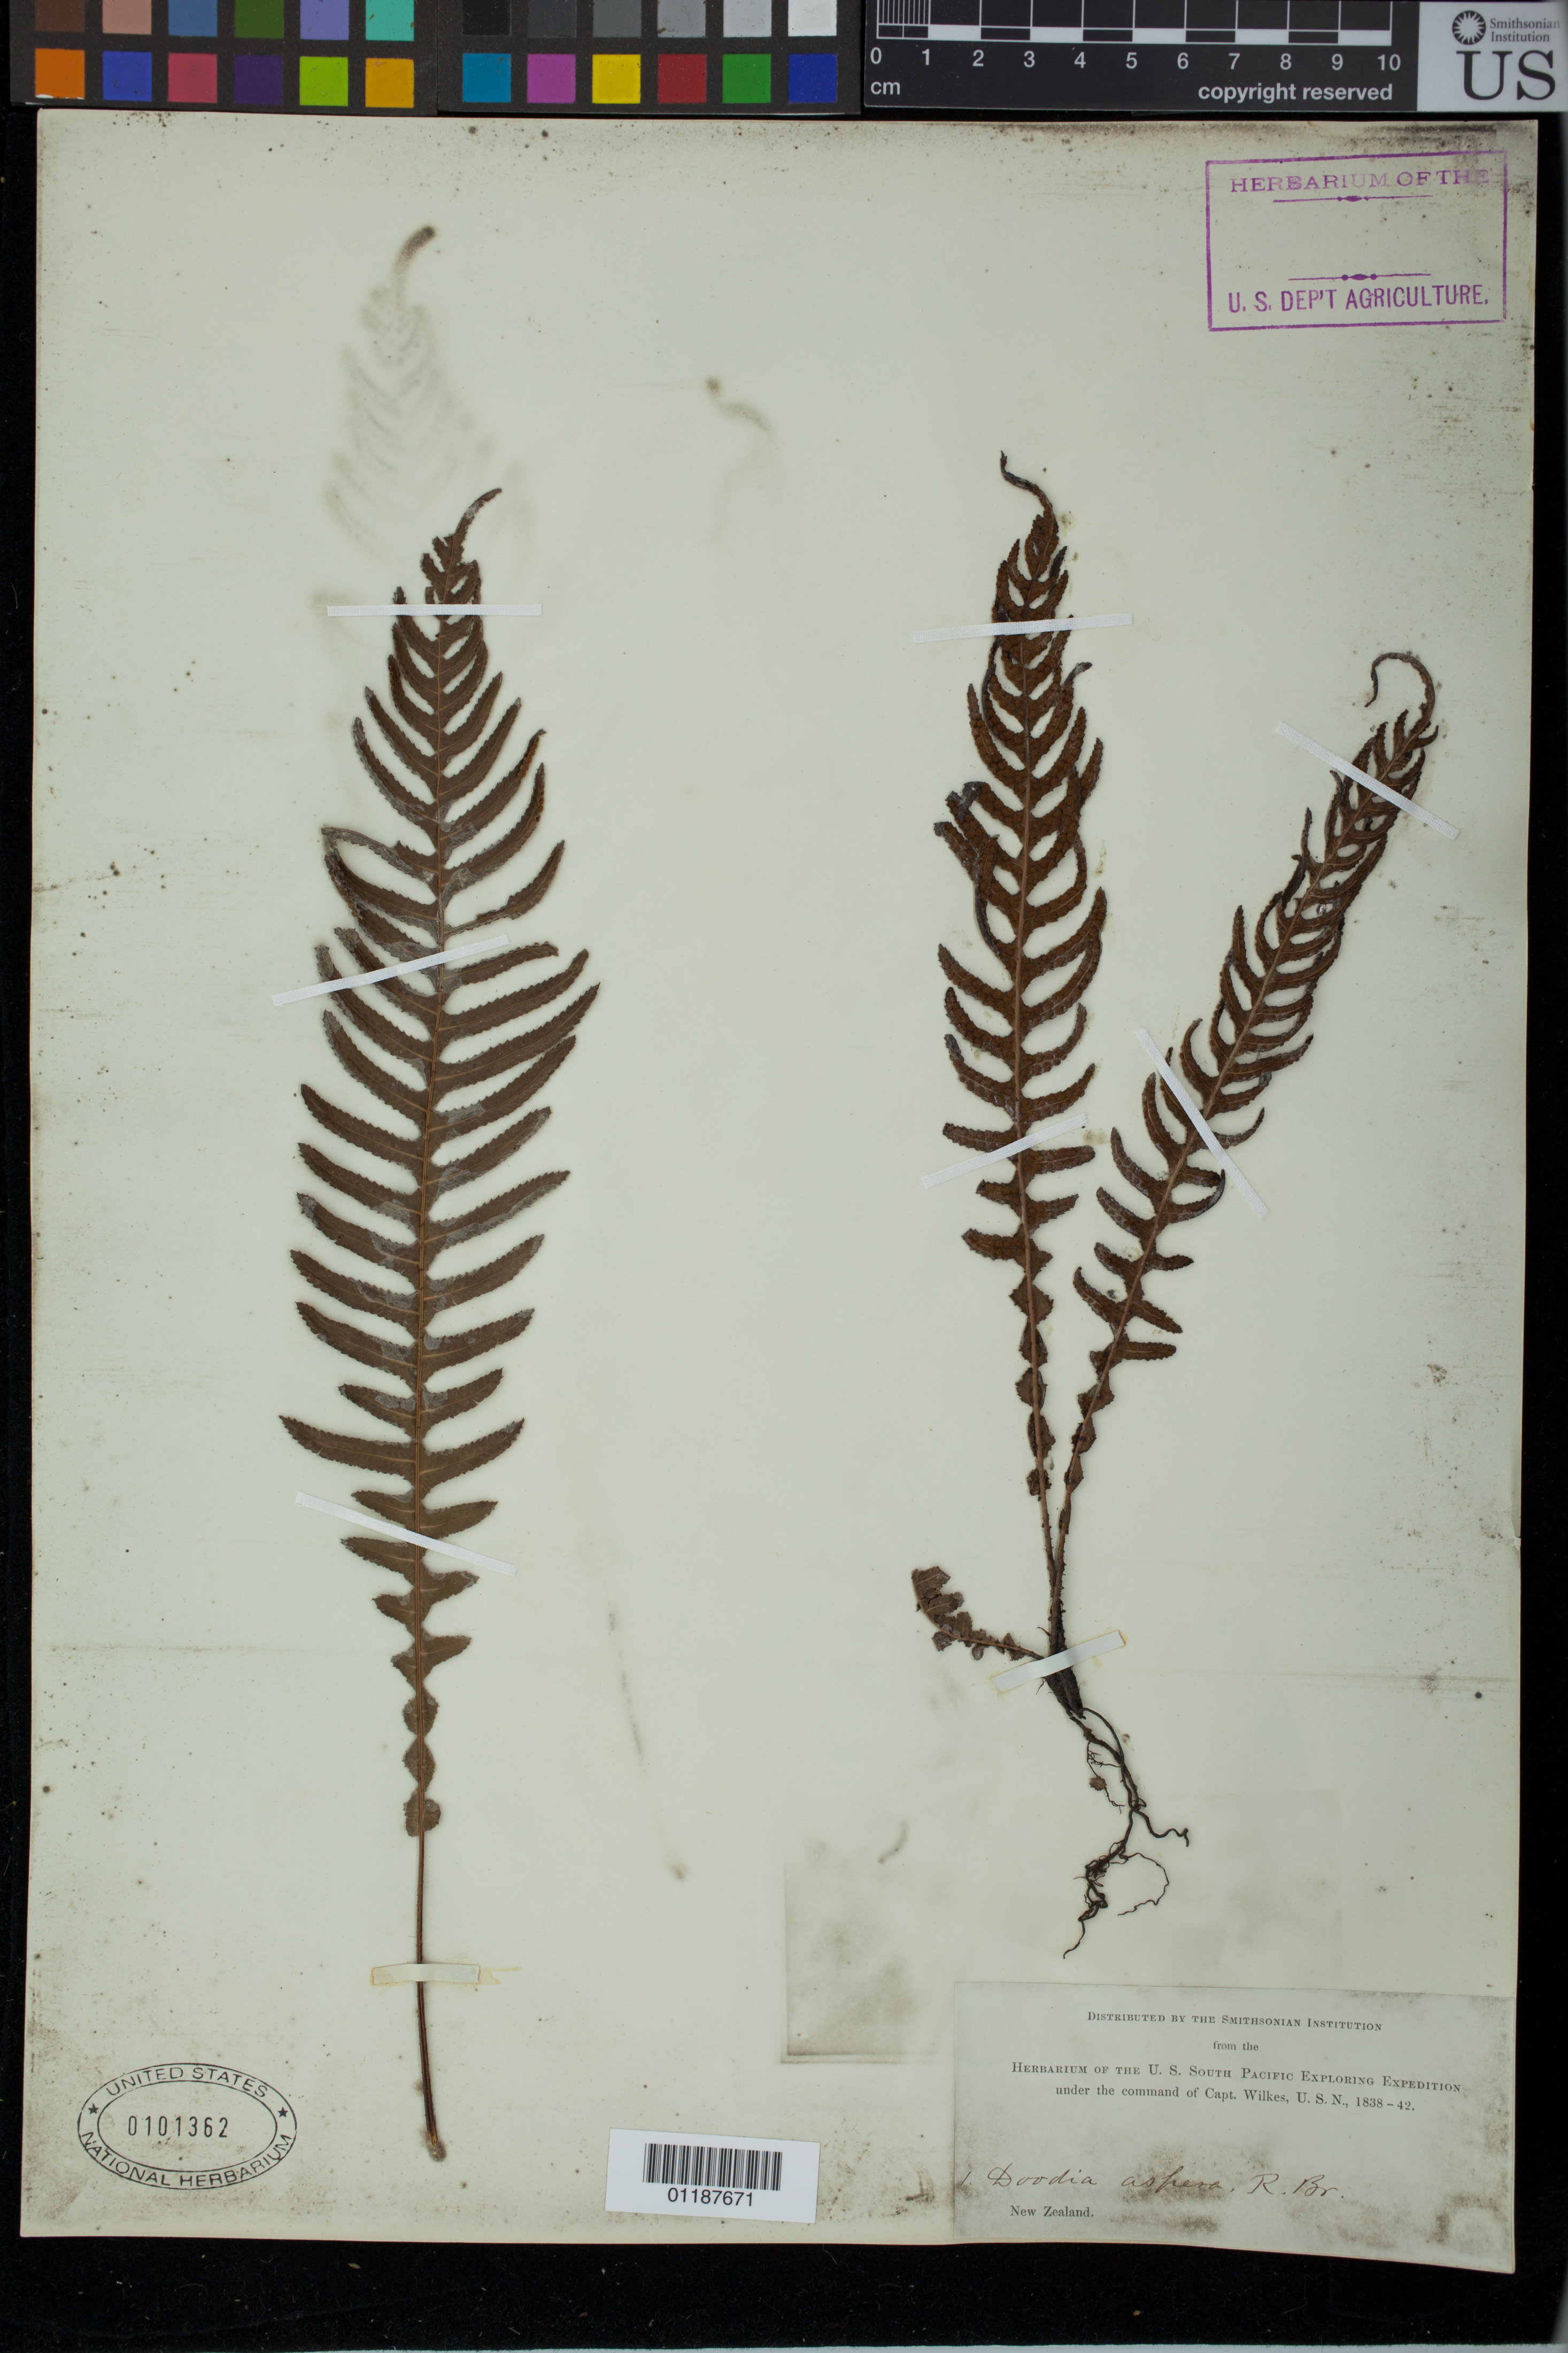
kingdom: Plantae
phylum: Tracheophyta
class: Polypodiopsida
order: Polypodiales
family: Blechnaceae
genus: Blechnum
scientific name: Blechnum nigrum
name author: (Coleman) Mett.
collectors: Wilkes Explor. Exped.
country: New Zealand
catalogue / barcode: US 101362